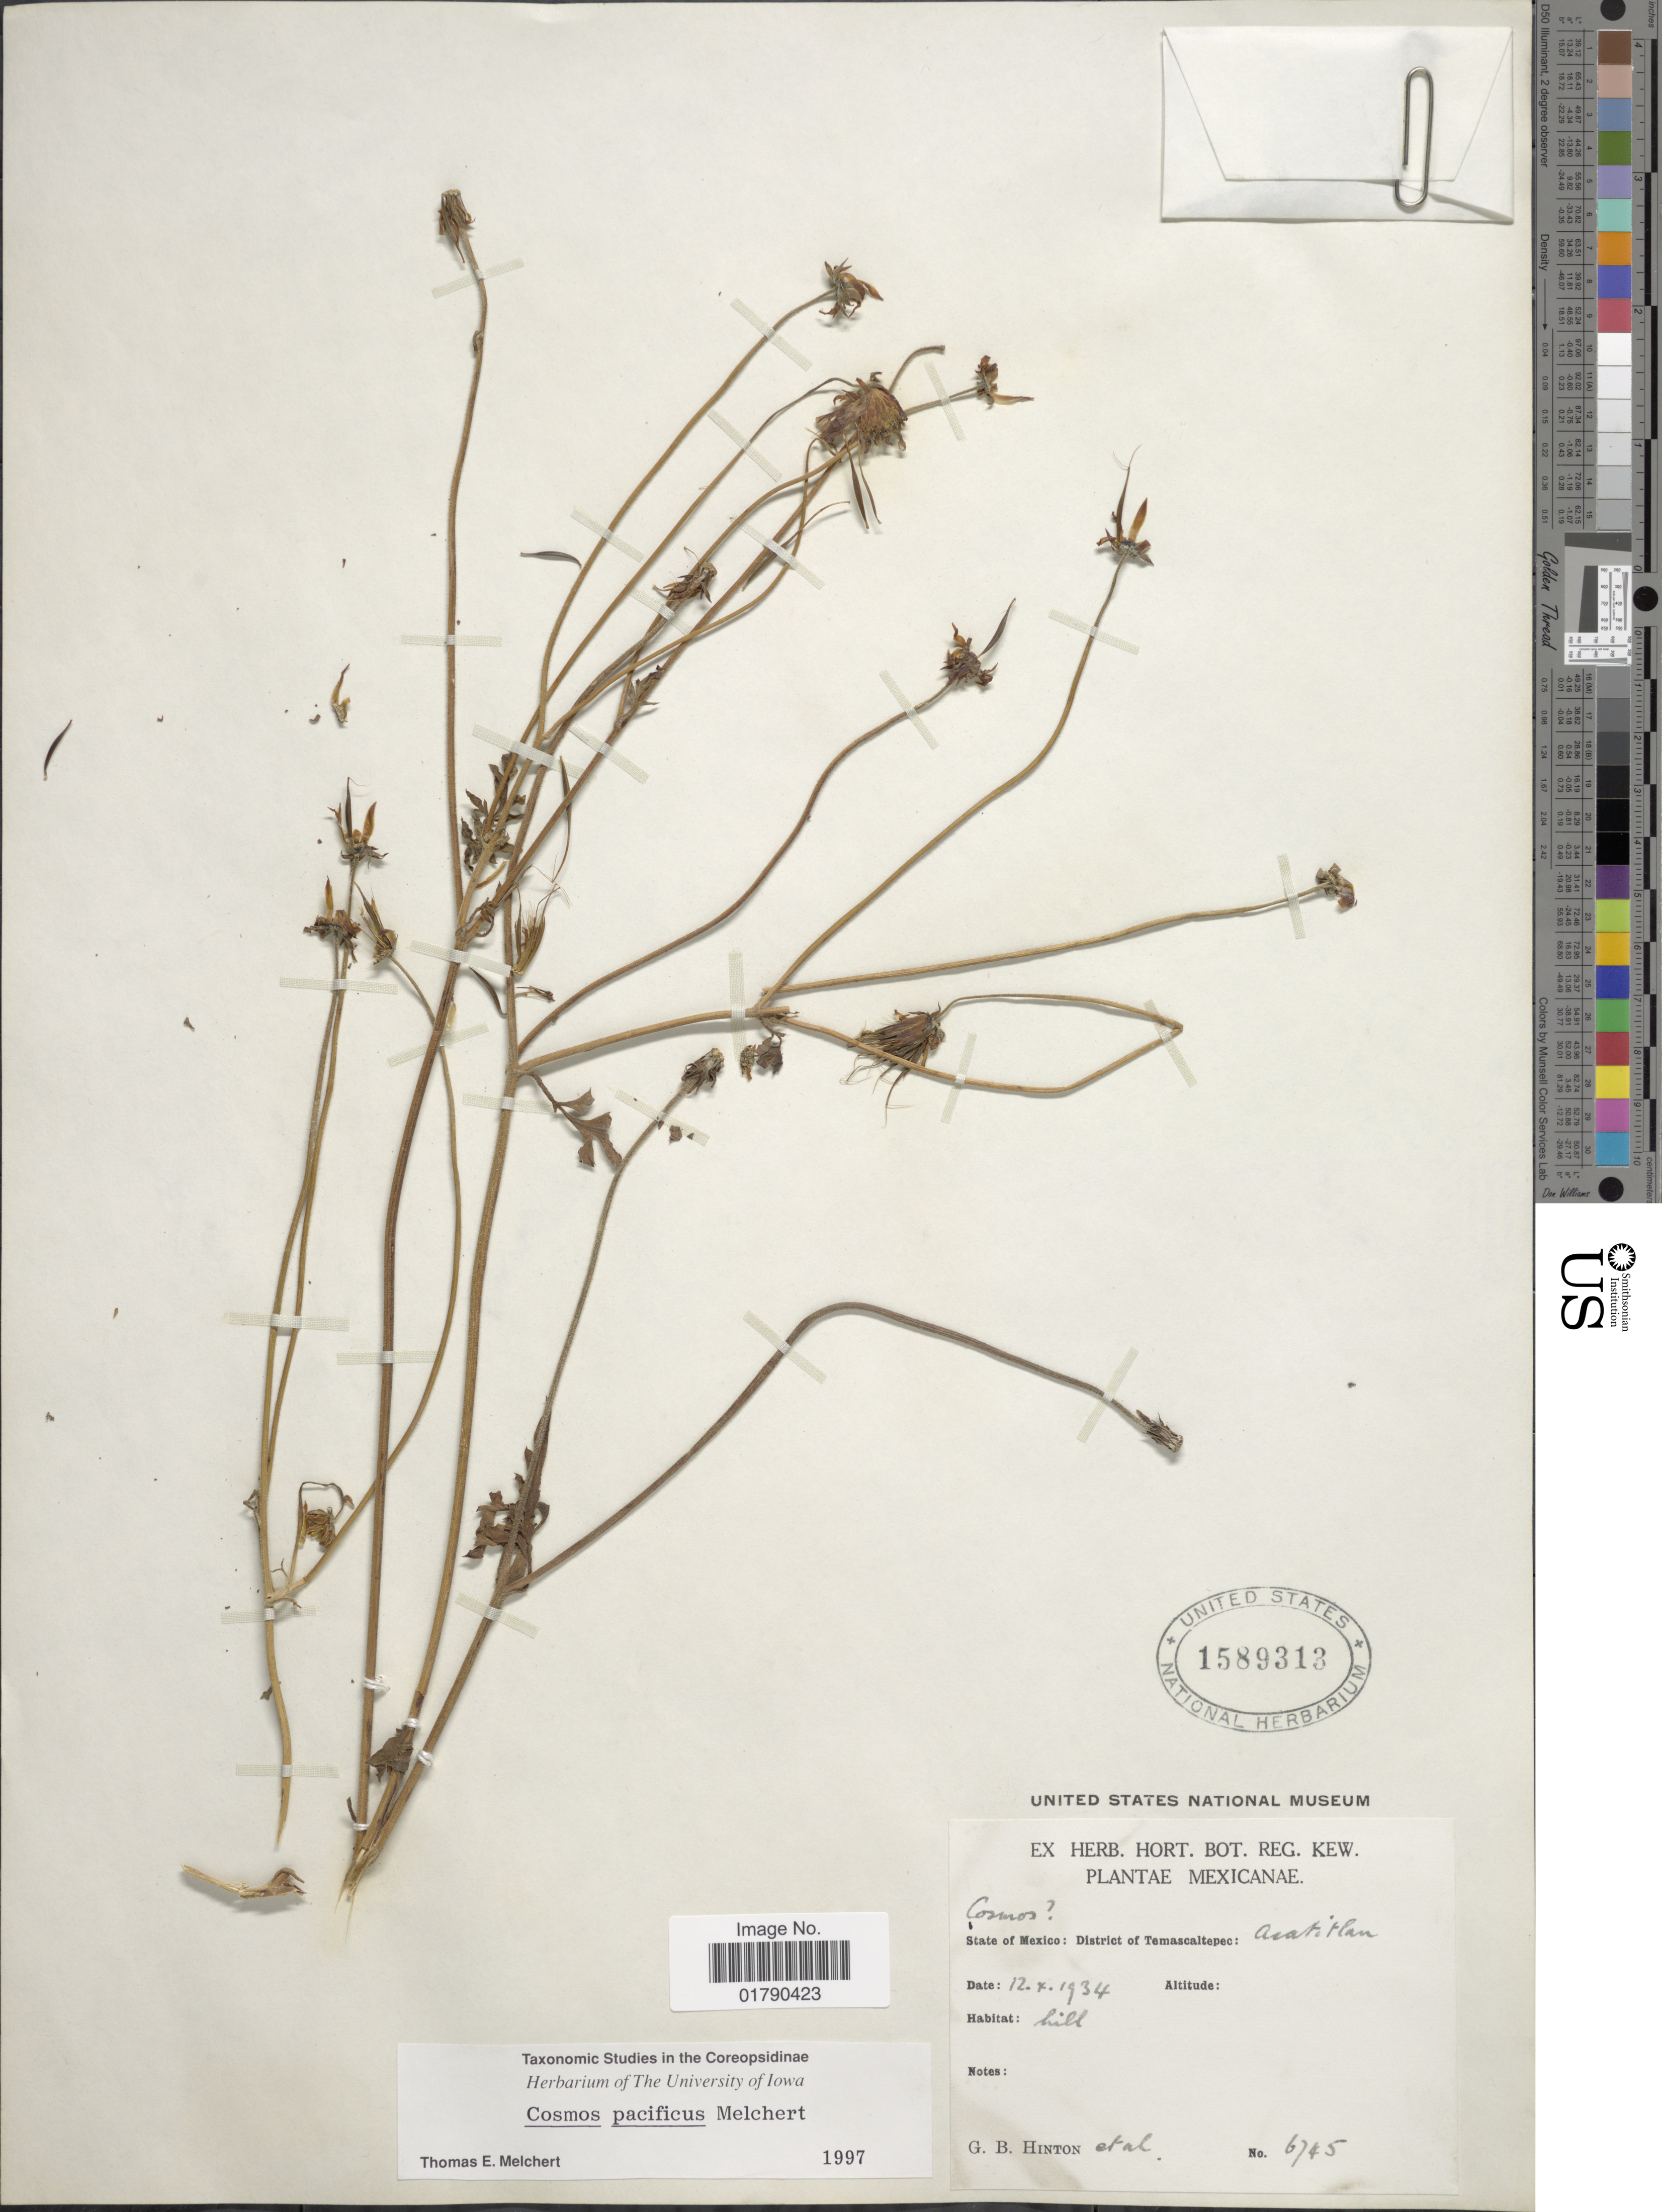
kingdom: Plantae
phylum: Tracheophyta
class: Magnoliopsida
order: Asterales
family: Asteraceae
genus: Cosmos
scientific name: Cosmos pacificus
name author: Melchert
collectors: G. B. Hinton & et al.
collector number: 6745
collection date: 1934-10-12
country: Mexico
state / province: México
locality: Distrito of Temascaltepec, Acatitlan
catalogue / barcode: US 1589313